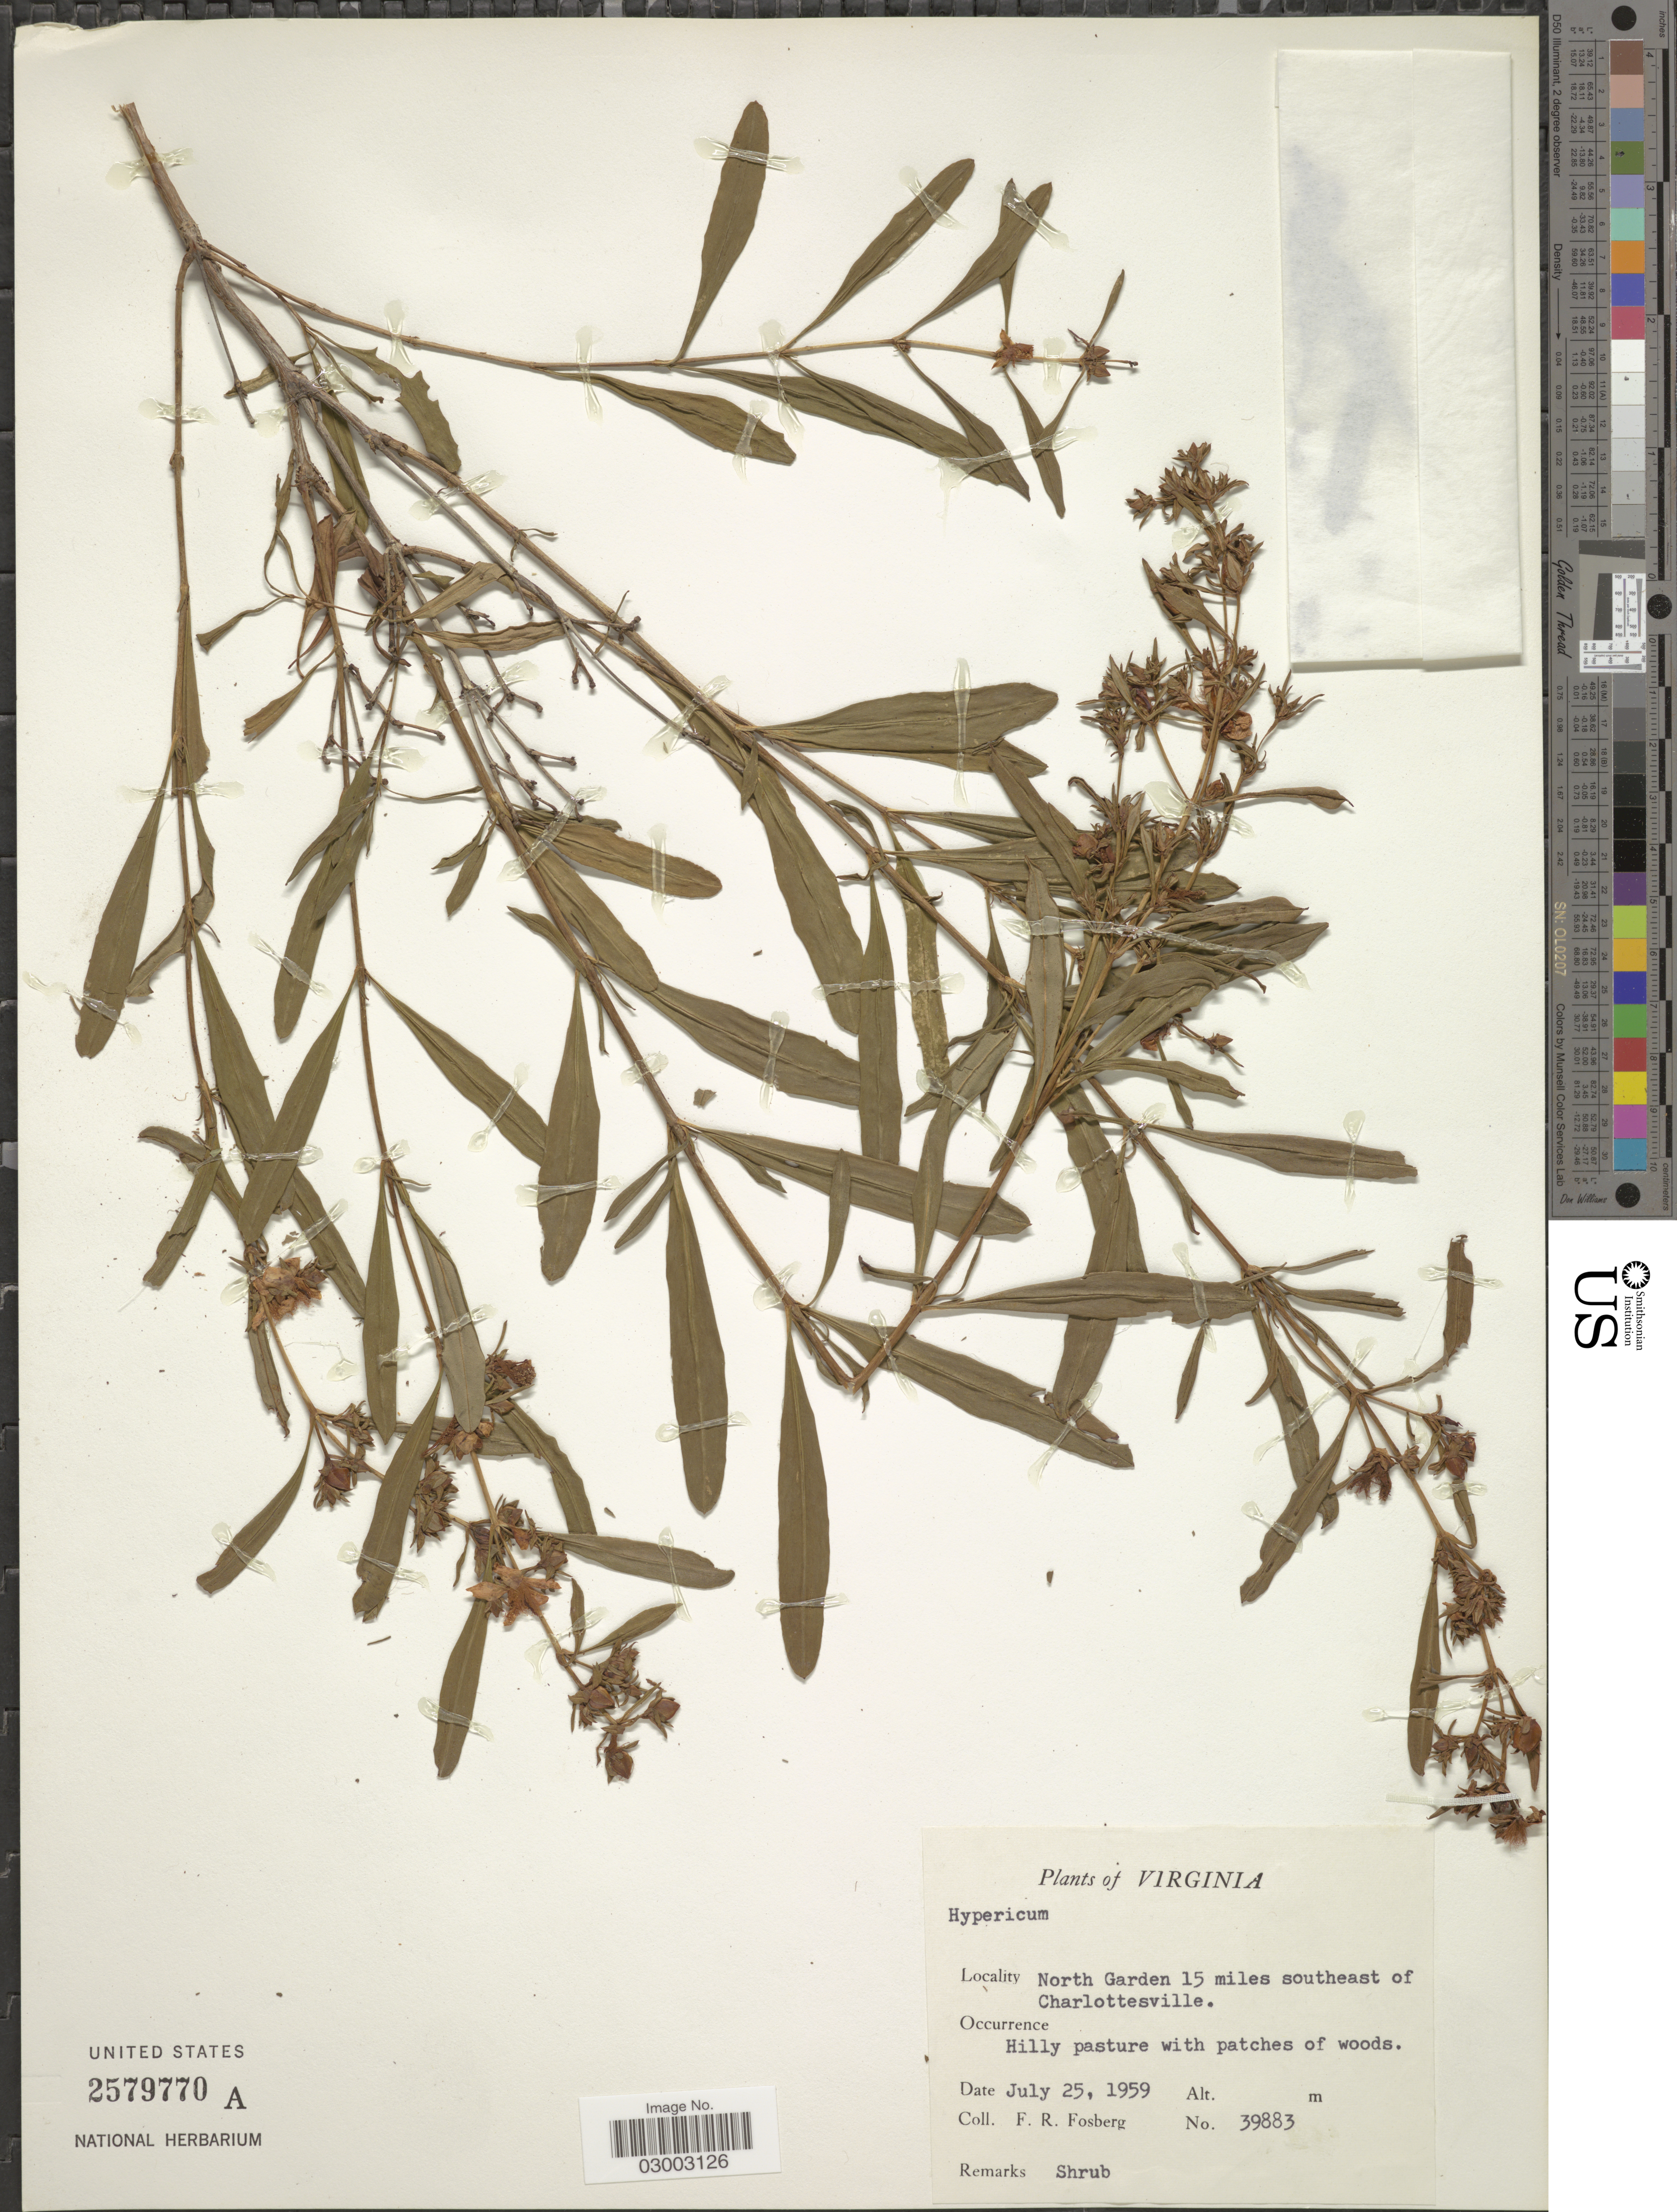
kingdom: Plantae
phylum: Tracheophyta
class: Magnoliopsida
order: Malpighiales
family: Hypericaceae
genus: Hypericum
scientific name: Hypericum sp.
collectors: F. R. Fosberg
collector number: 39883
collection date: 1959-07-25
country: United States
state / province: Virginia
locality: North Garden 15 miles southeast of Charlottesville.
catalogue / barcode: US 2579770A